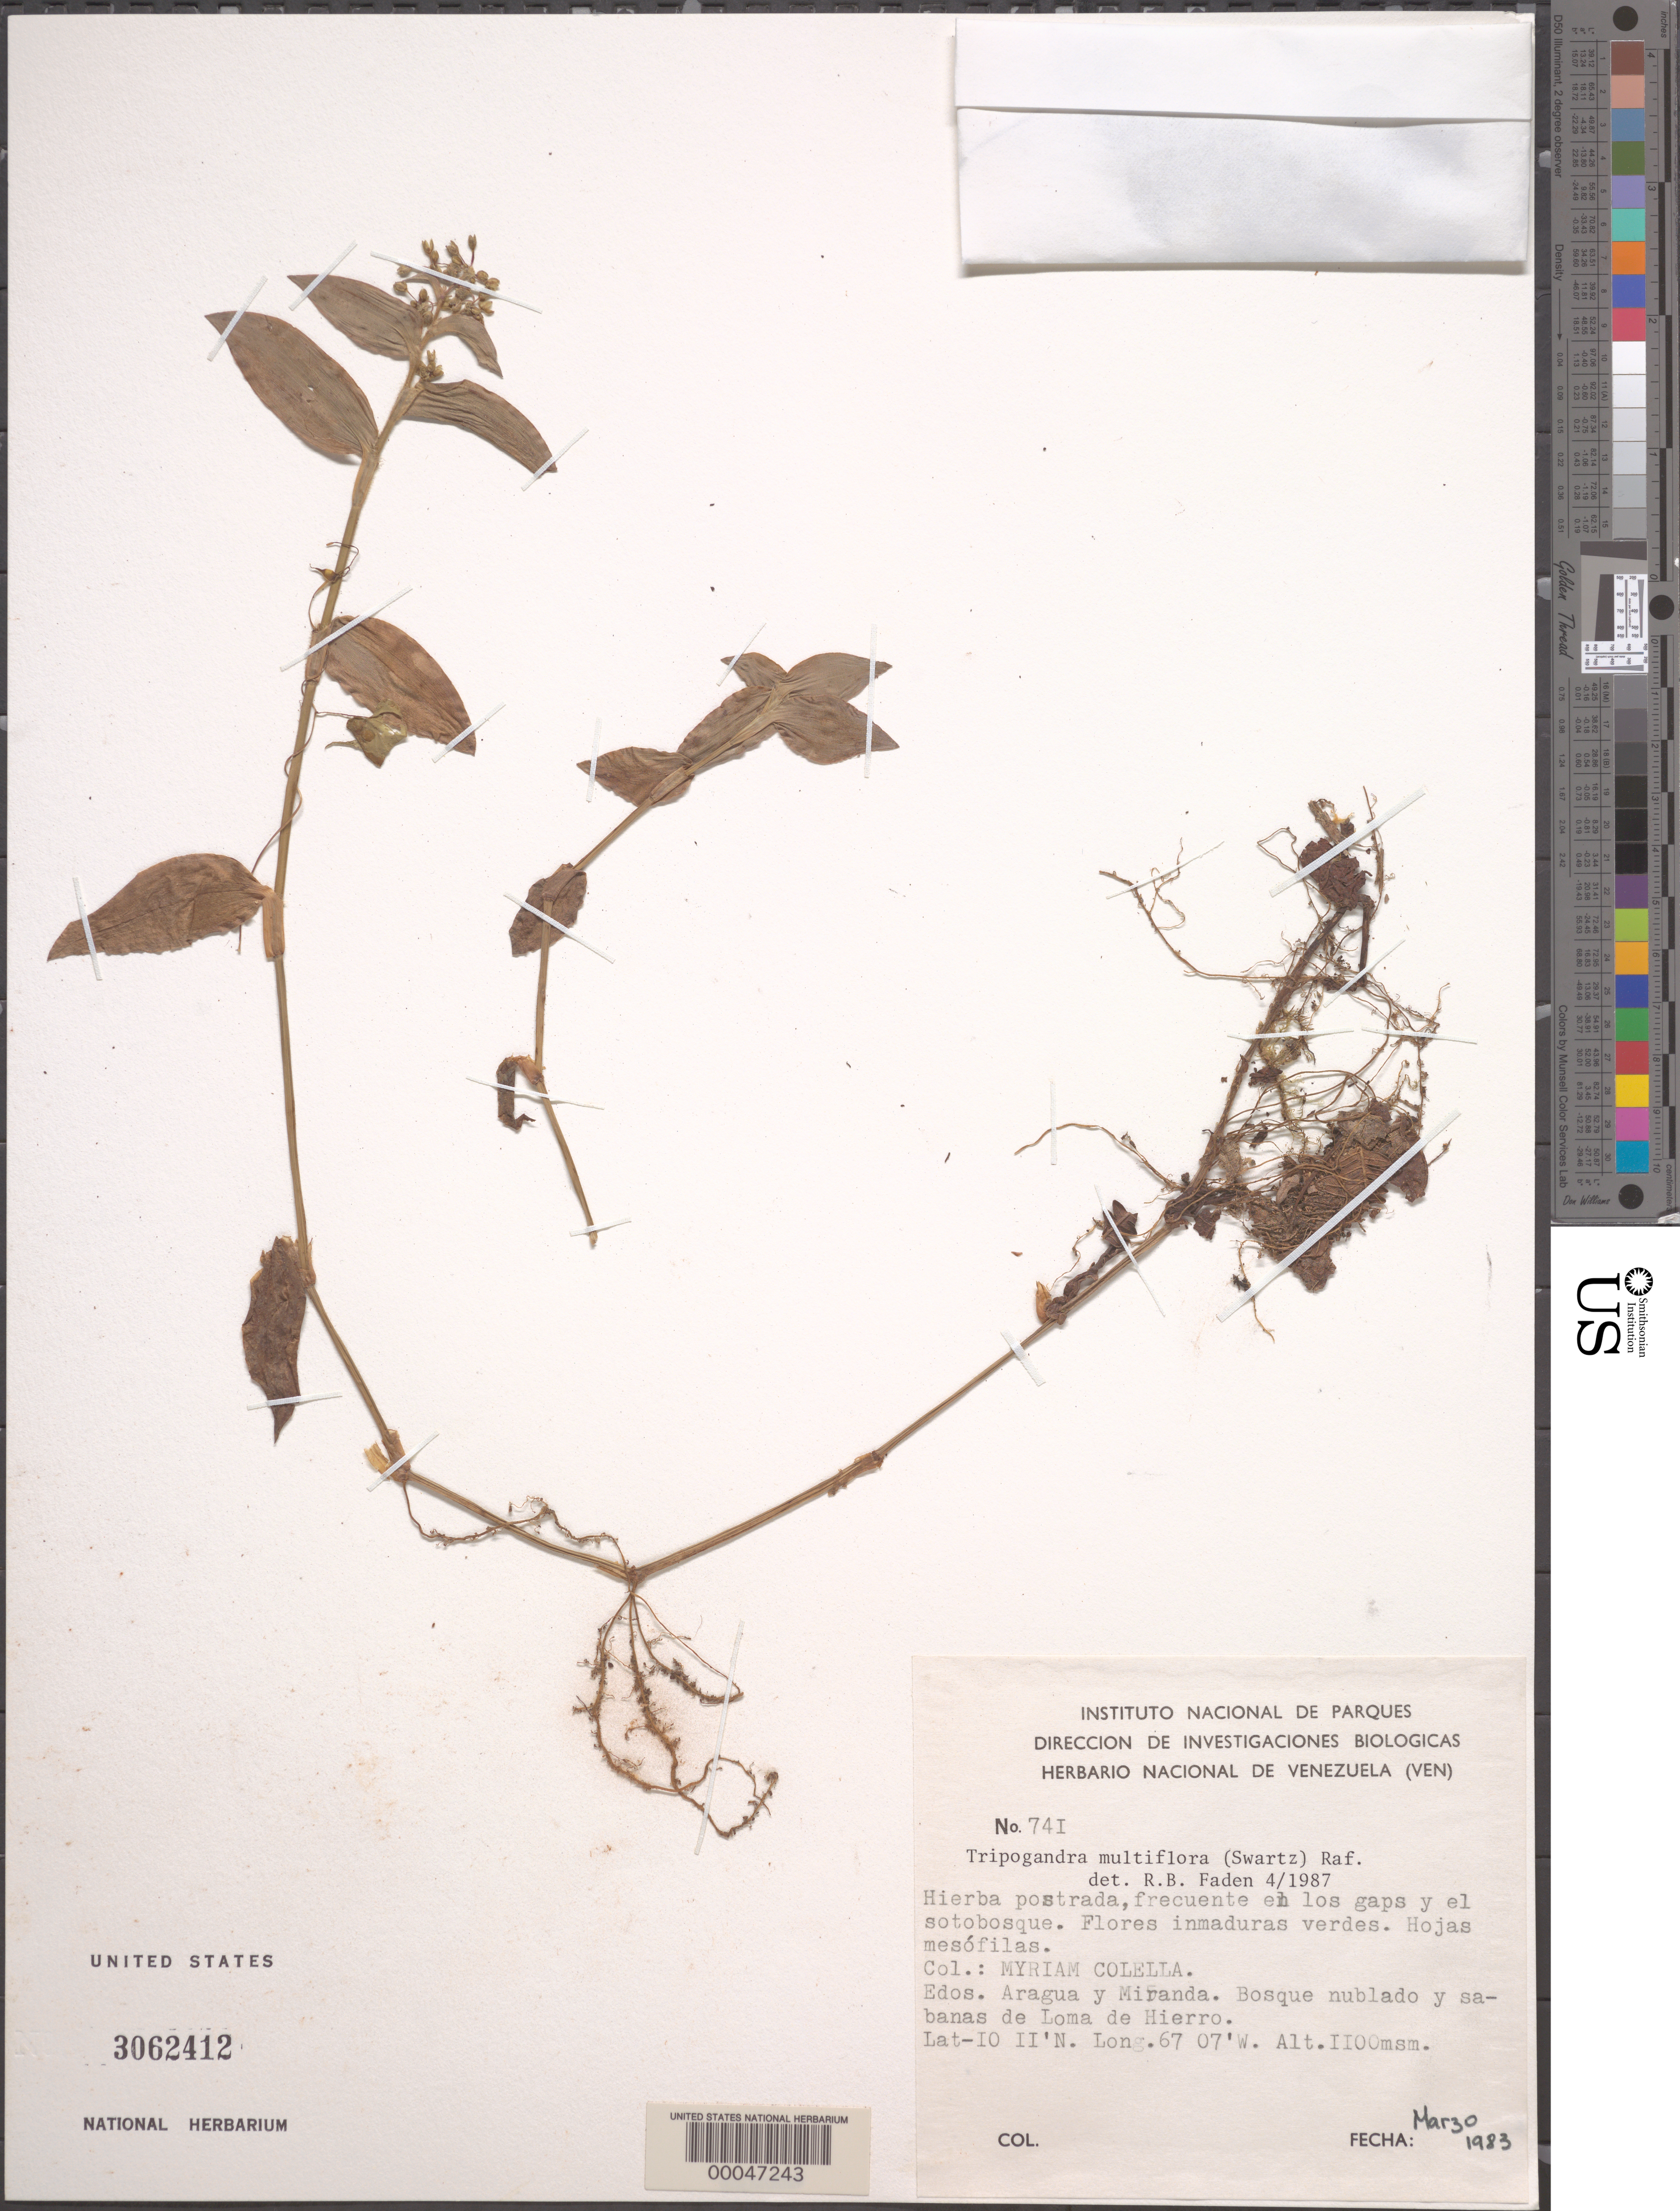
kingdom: Plantae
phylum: Tracheophyta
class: Liliopsida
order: Commelinales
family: Commelinaceae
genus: Tripogandra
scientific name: Tripogandra multiflora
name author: (Sw.) Raf.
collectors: M. Colella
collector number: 741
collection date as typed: Mar 1983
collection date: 1983-03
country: Venezuela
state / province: Aragua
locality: Loma de hierro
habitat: Savanna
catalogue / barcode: US 3062412